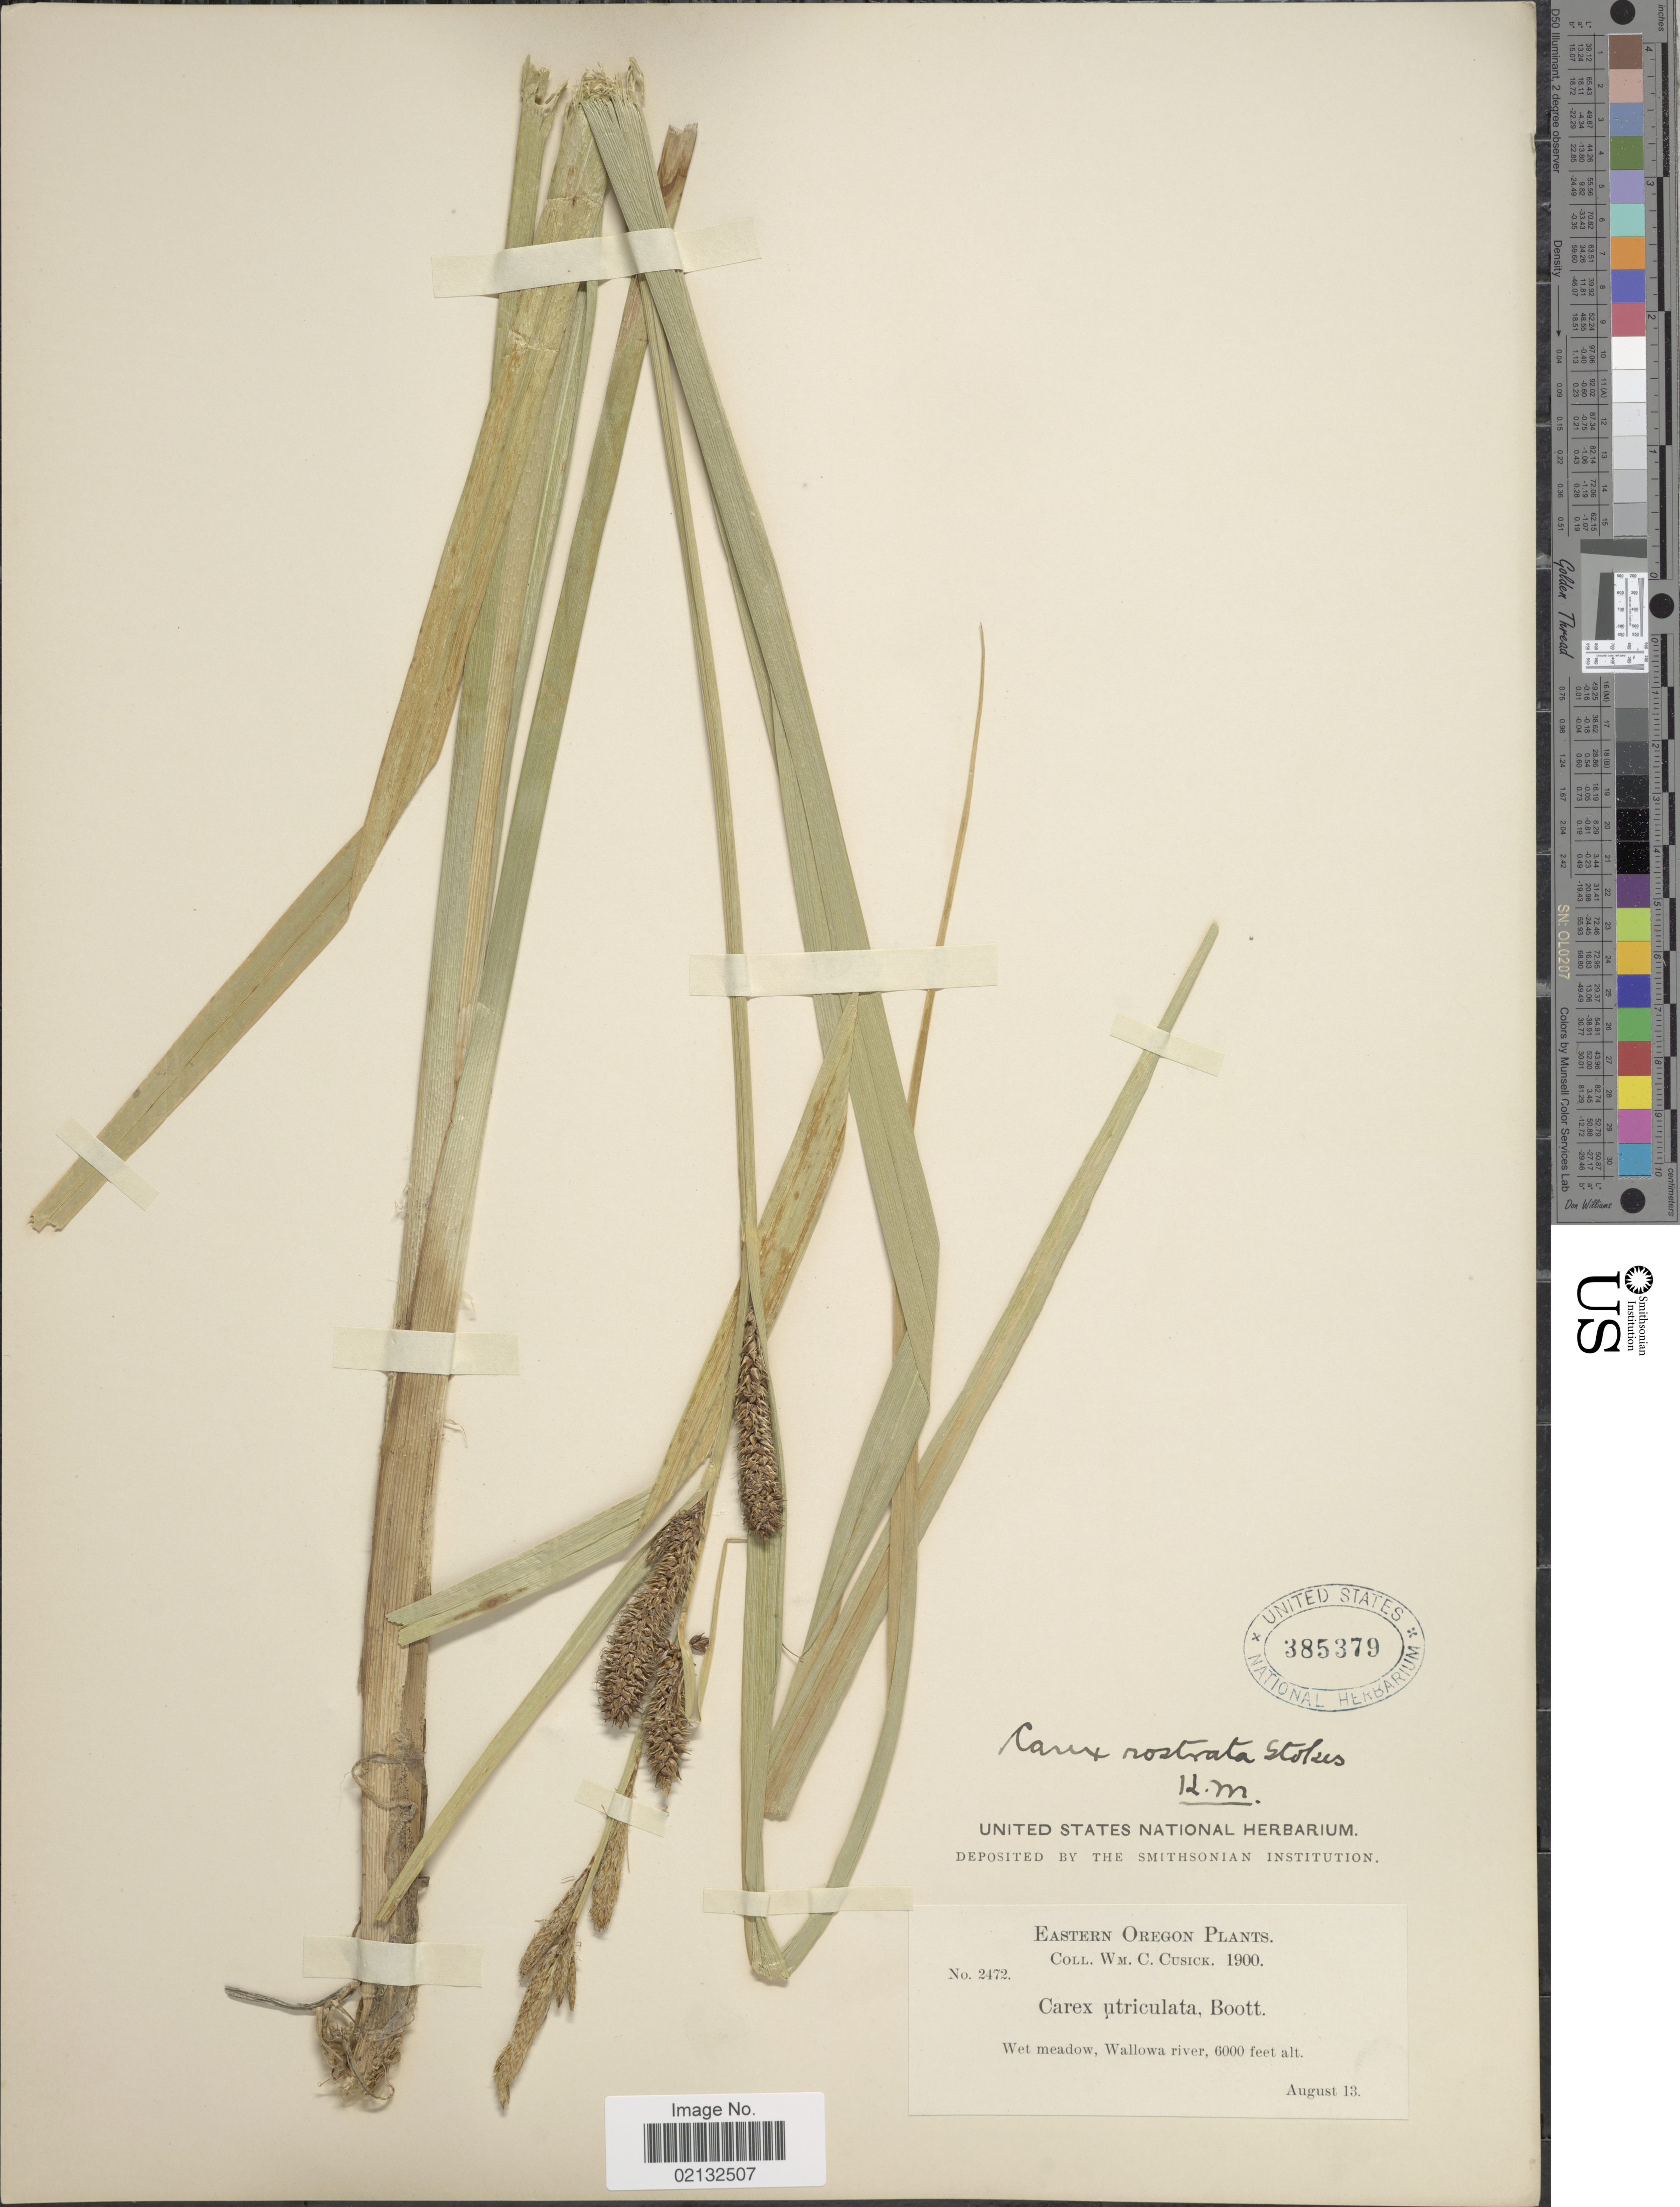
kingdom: Plantae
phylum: Tracheophyta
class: Liliopsida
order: Poales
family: Cyperaceae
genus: Carex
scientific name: Carex rostrata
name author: Stokes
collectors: W. C. Cusick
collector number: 2472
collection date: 1900-08-13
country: United States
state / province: Oregon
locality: Eastern Oregon. Wallowa River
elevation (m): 1829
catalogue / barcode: US 385379